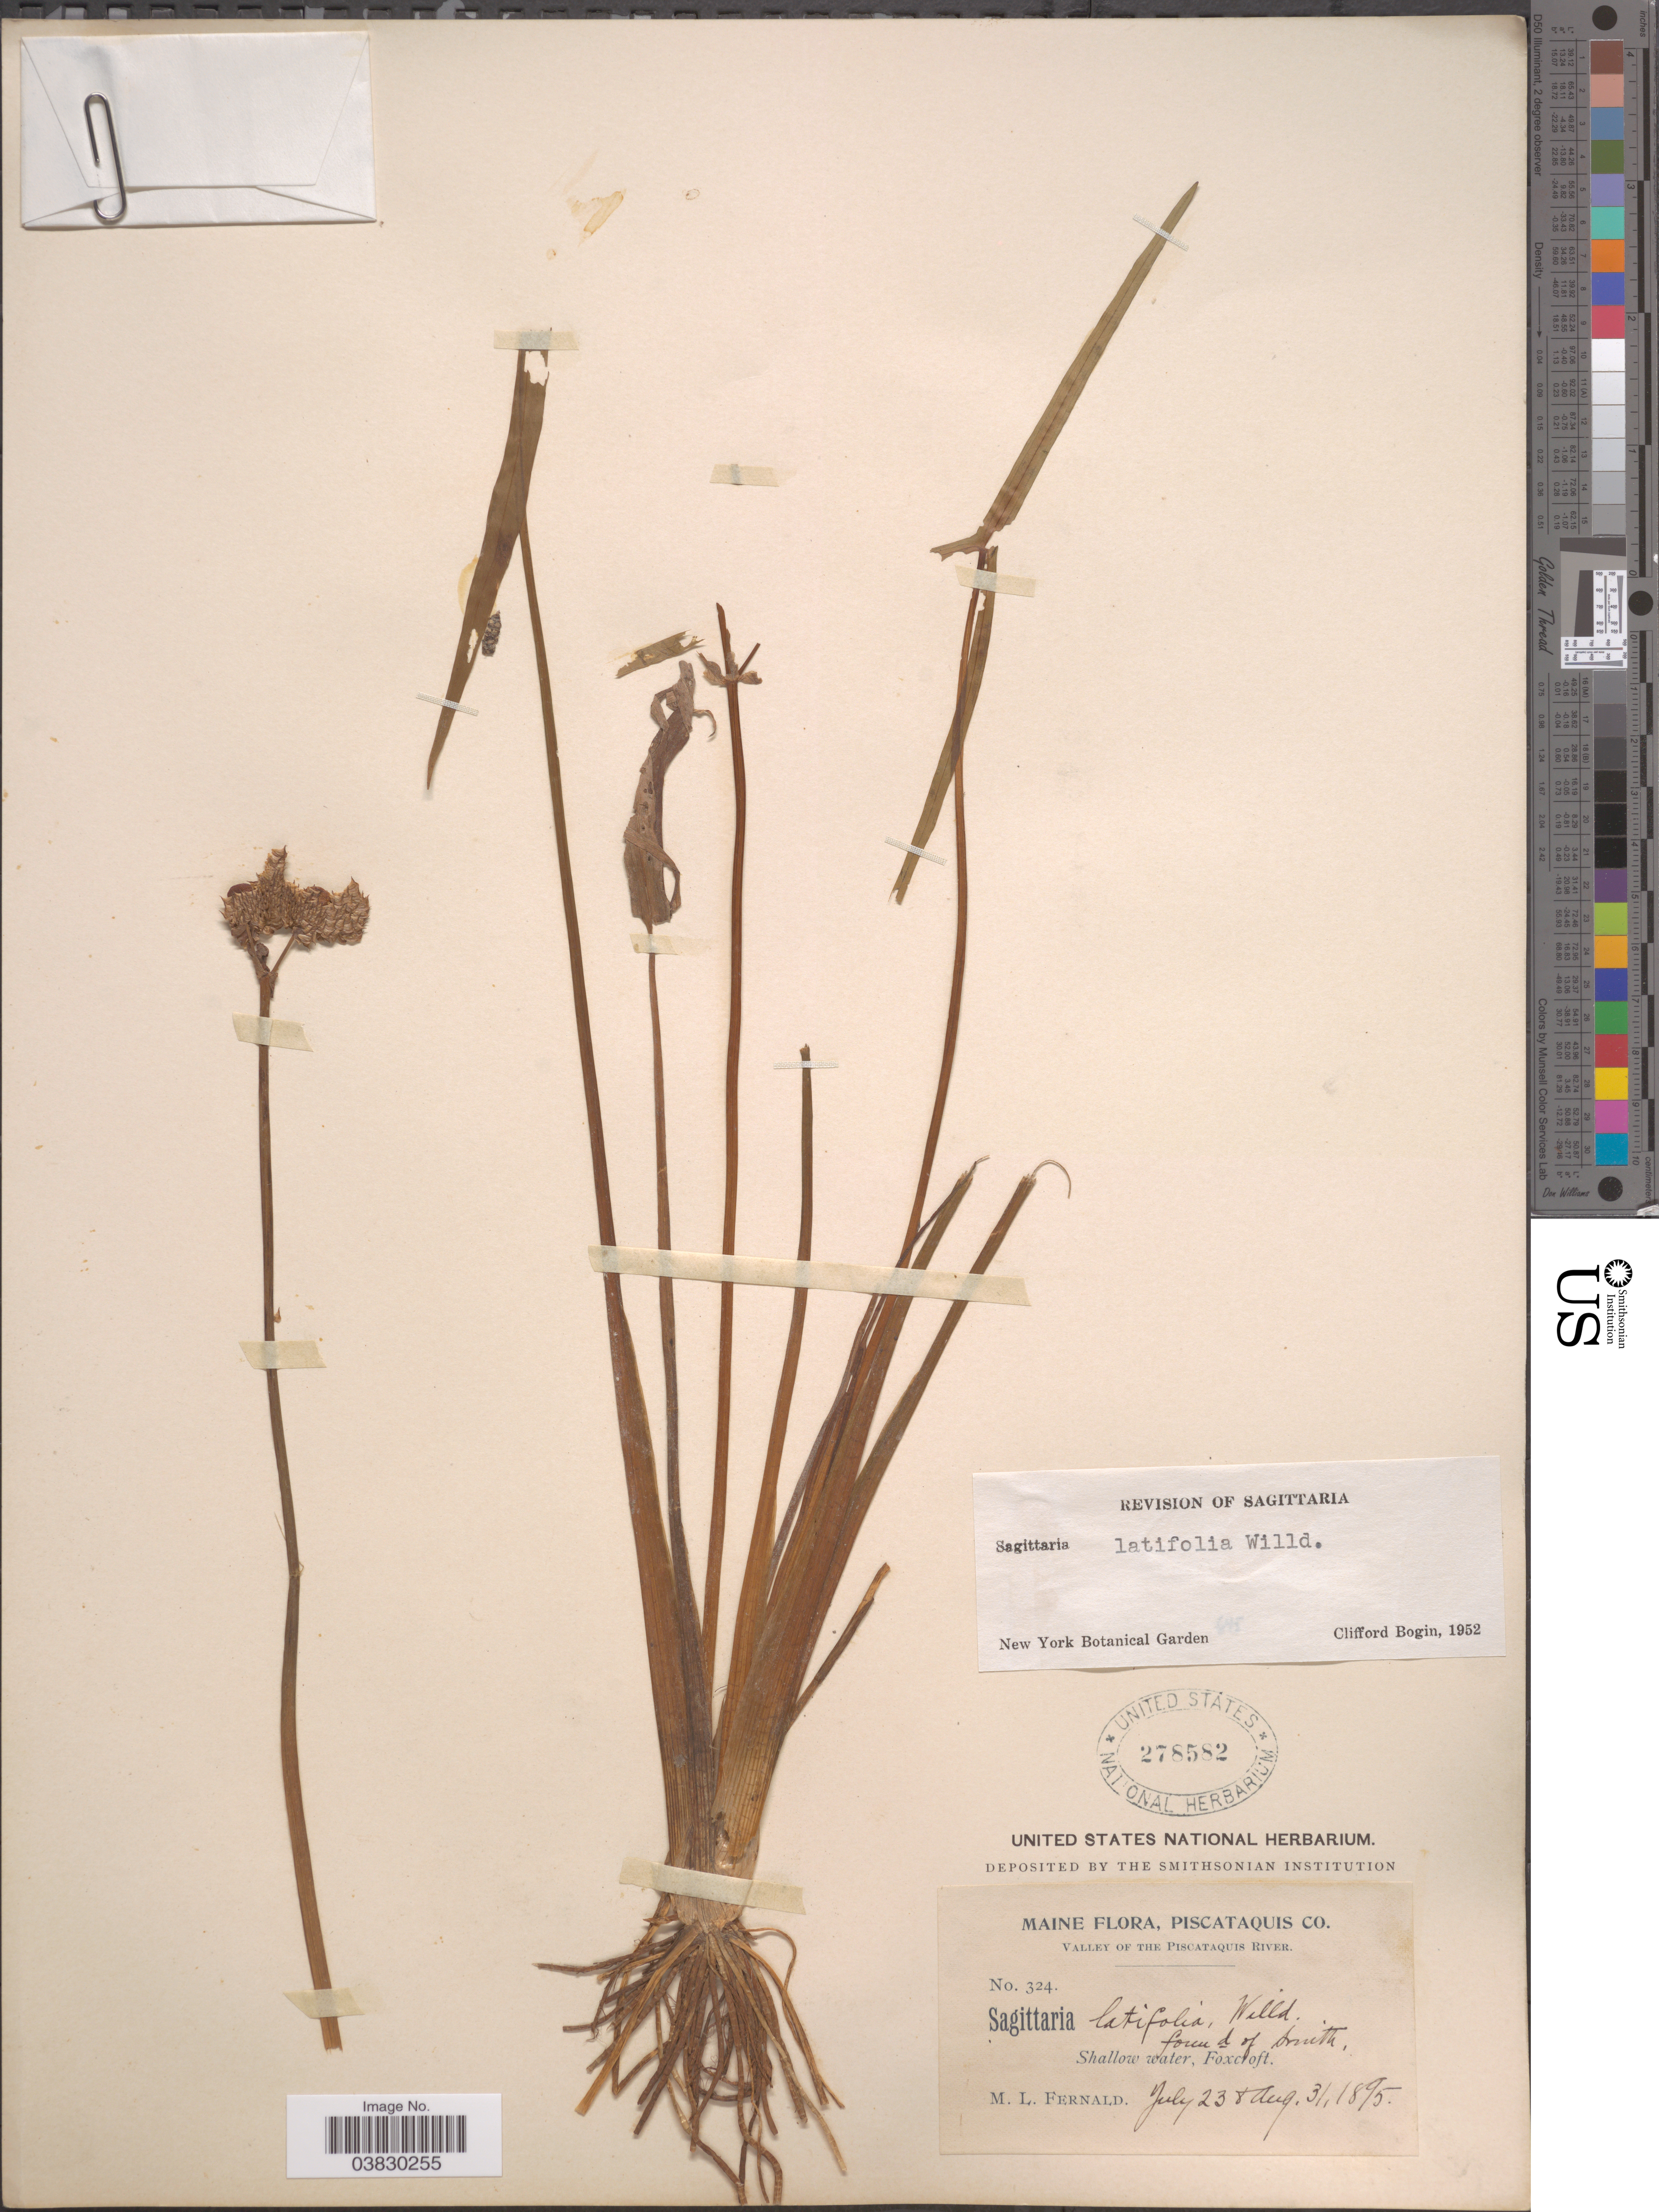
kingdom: Plantae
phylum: Tracheophyta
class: Liliopsida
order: Alismatales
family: Alismataceae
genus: Sagittaria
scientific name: Sagittaria latifolia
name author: Willd.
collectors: M. L. Fernald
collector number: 324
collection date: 1895-07-23/1895-08-31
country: United States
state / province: Maine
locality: Piscataquis Co. Valley of the Piscataquis River. Foxcroft.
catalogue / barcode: US 278582